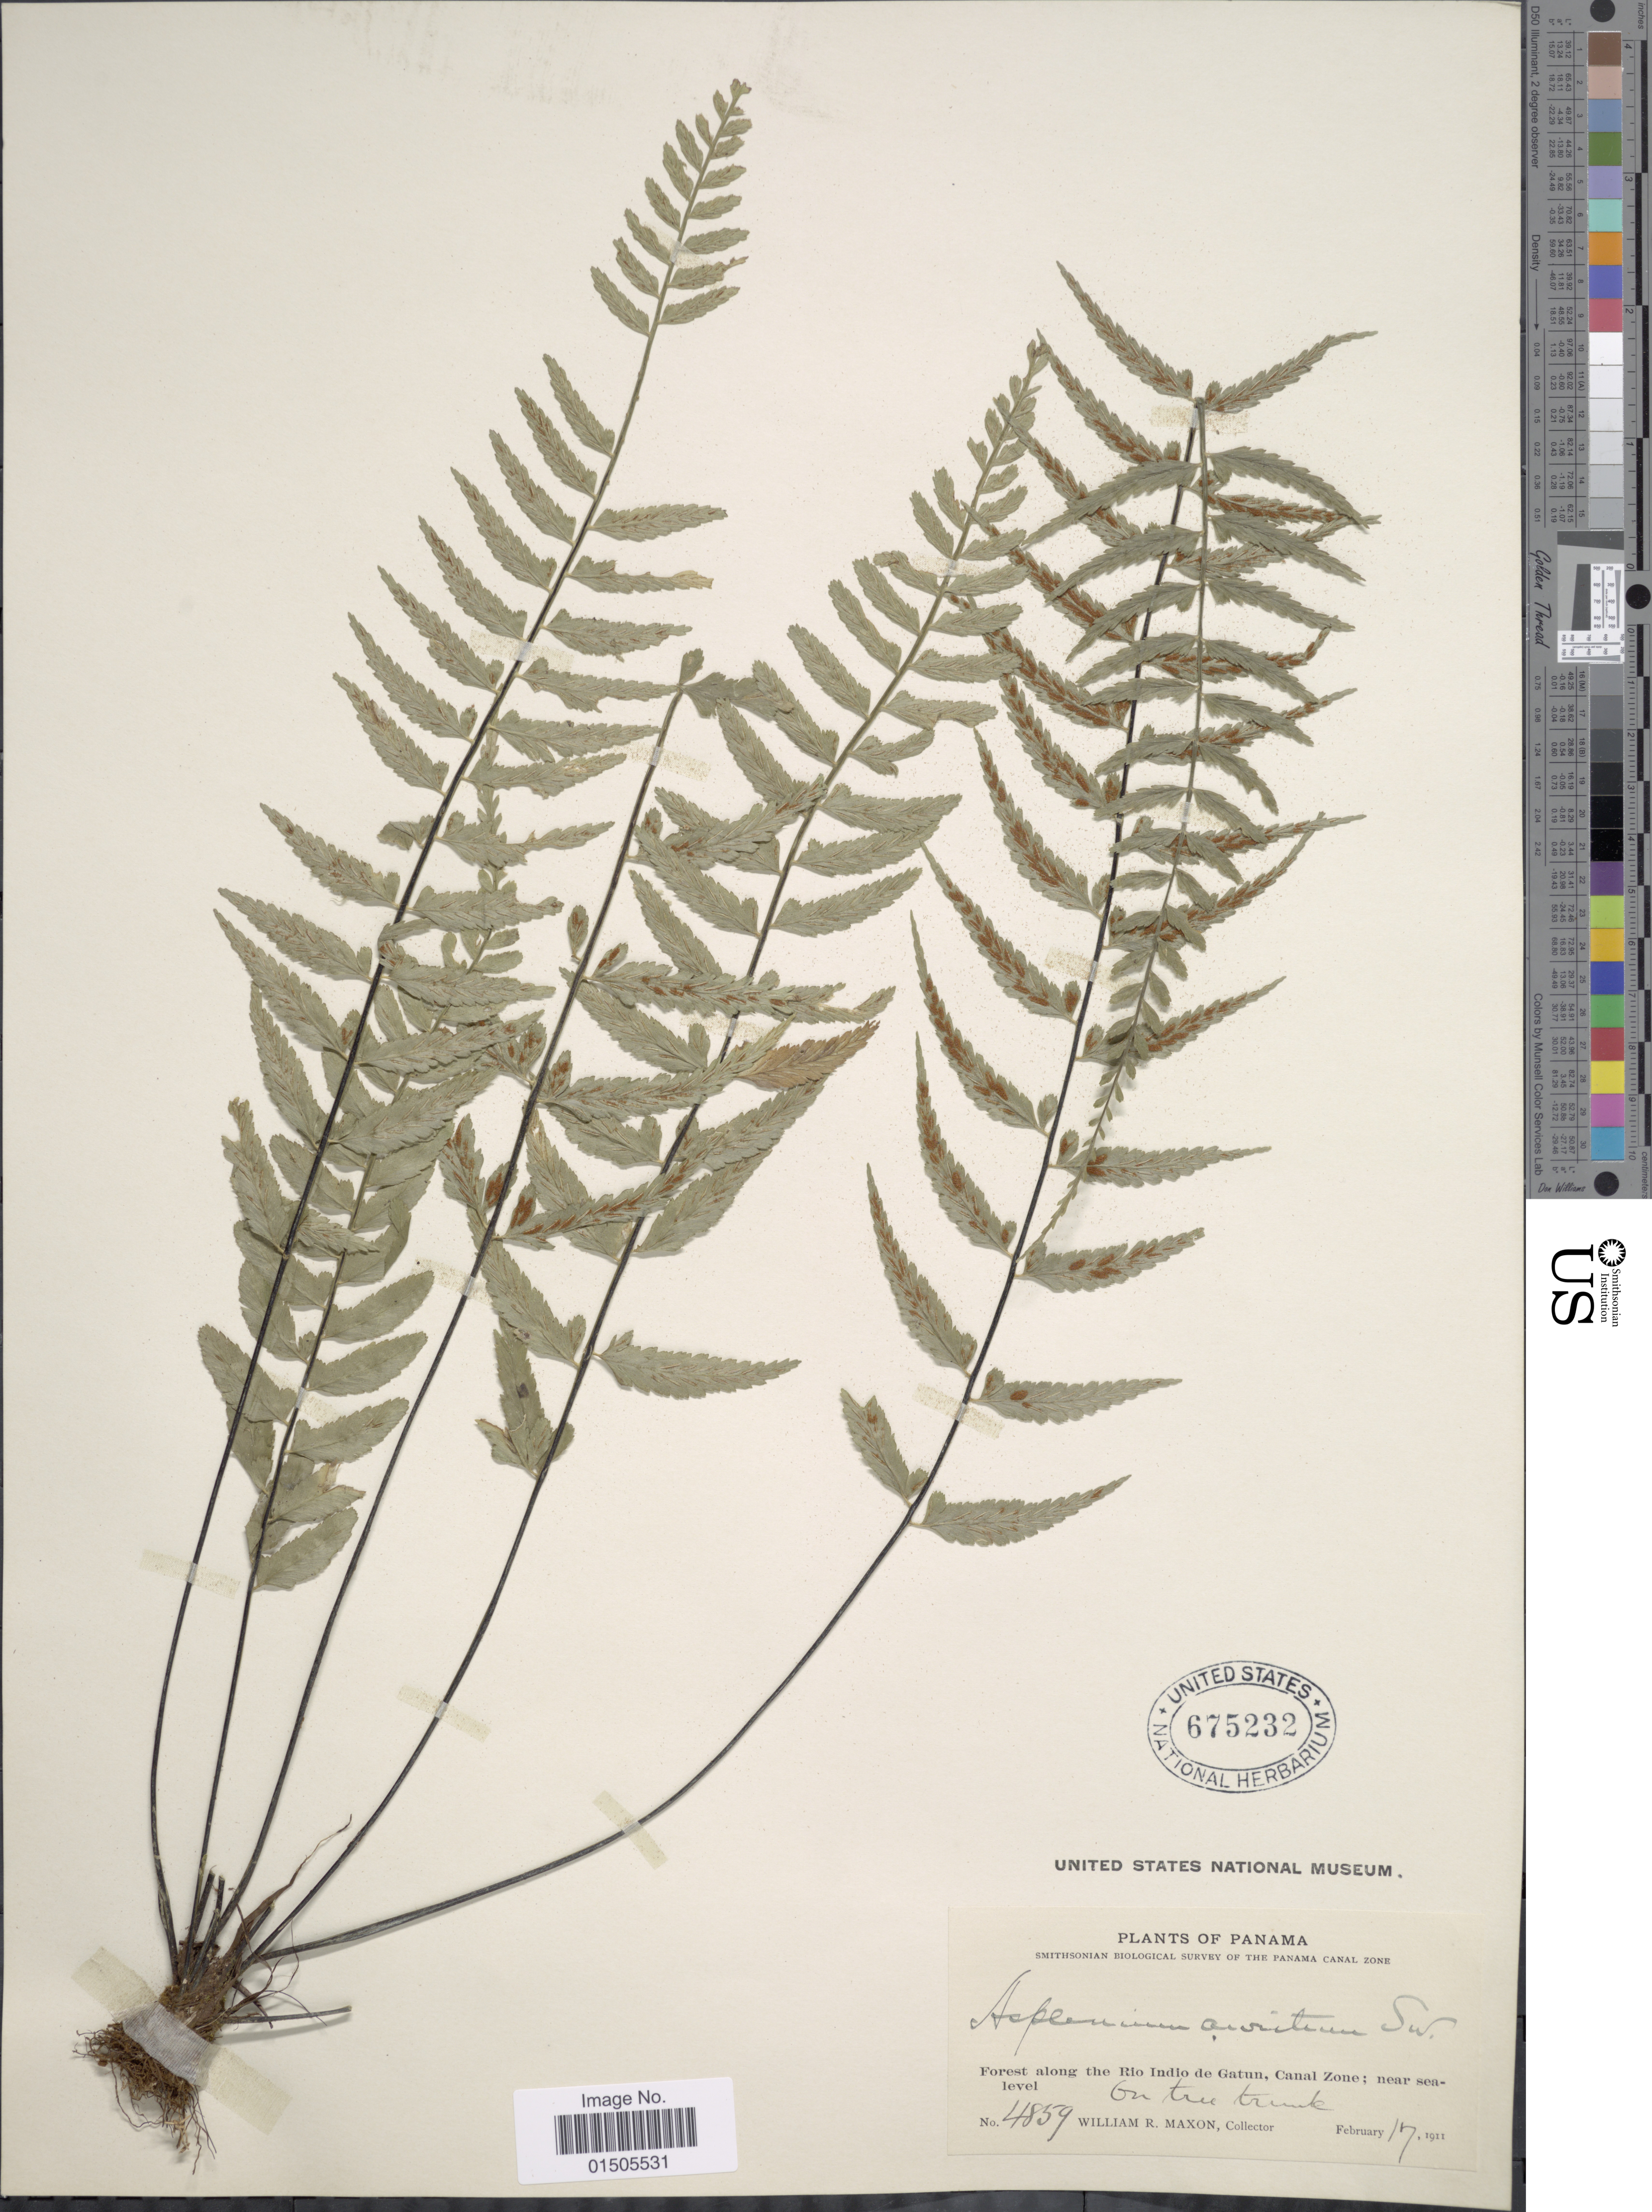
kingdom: Plantae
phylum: Tracheophyta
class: Polypodiopsida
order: Polypodiales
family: Aspleniaceae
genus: Asplenium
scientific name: Asplenium auritum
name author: Sw.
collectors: W. R. Maxon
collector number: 4859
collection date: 1911-02-17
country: Panama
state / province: Colón / Panamá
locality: Forest along the Rio Indio Gatun, Canal Zone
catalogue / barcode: US 675232